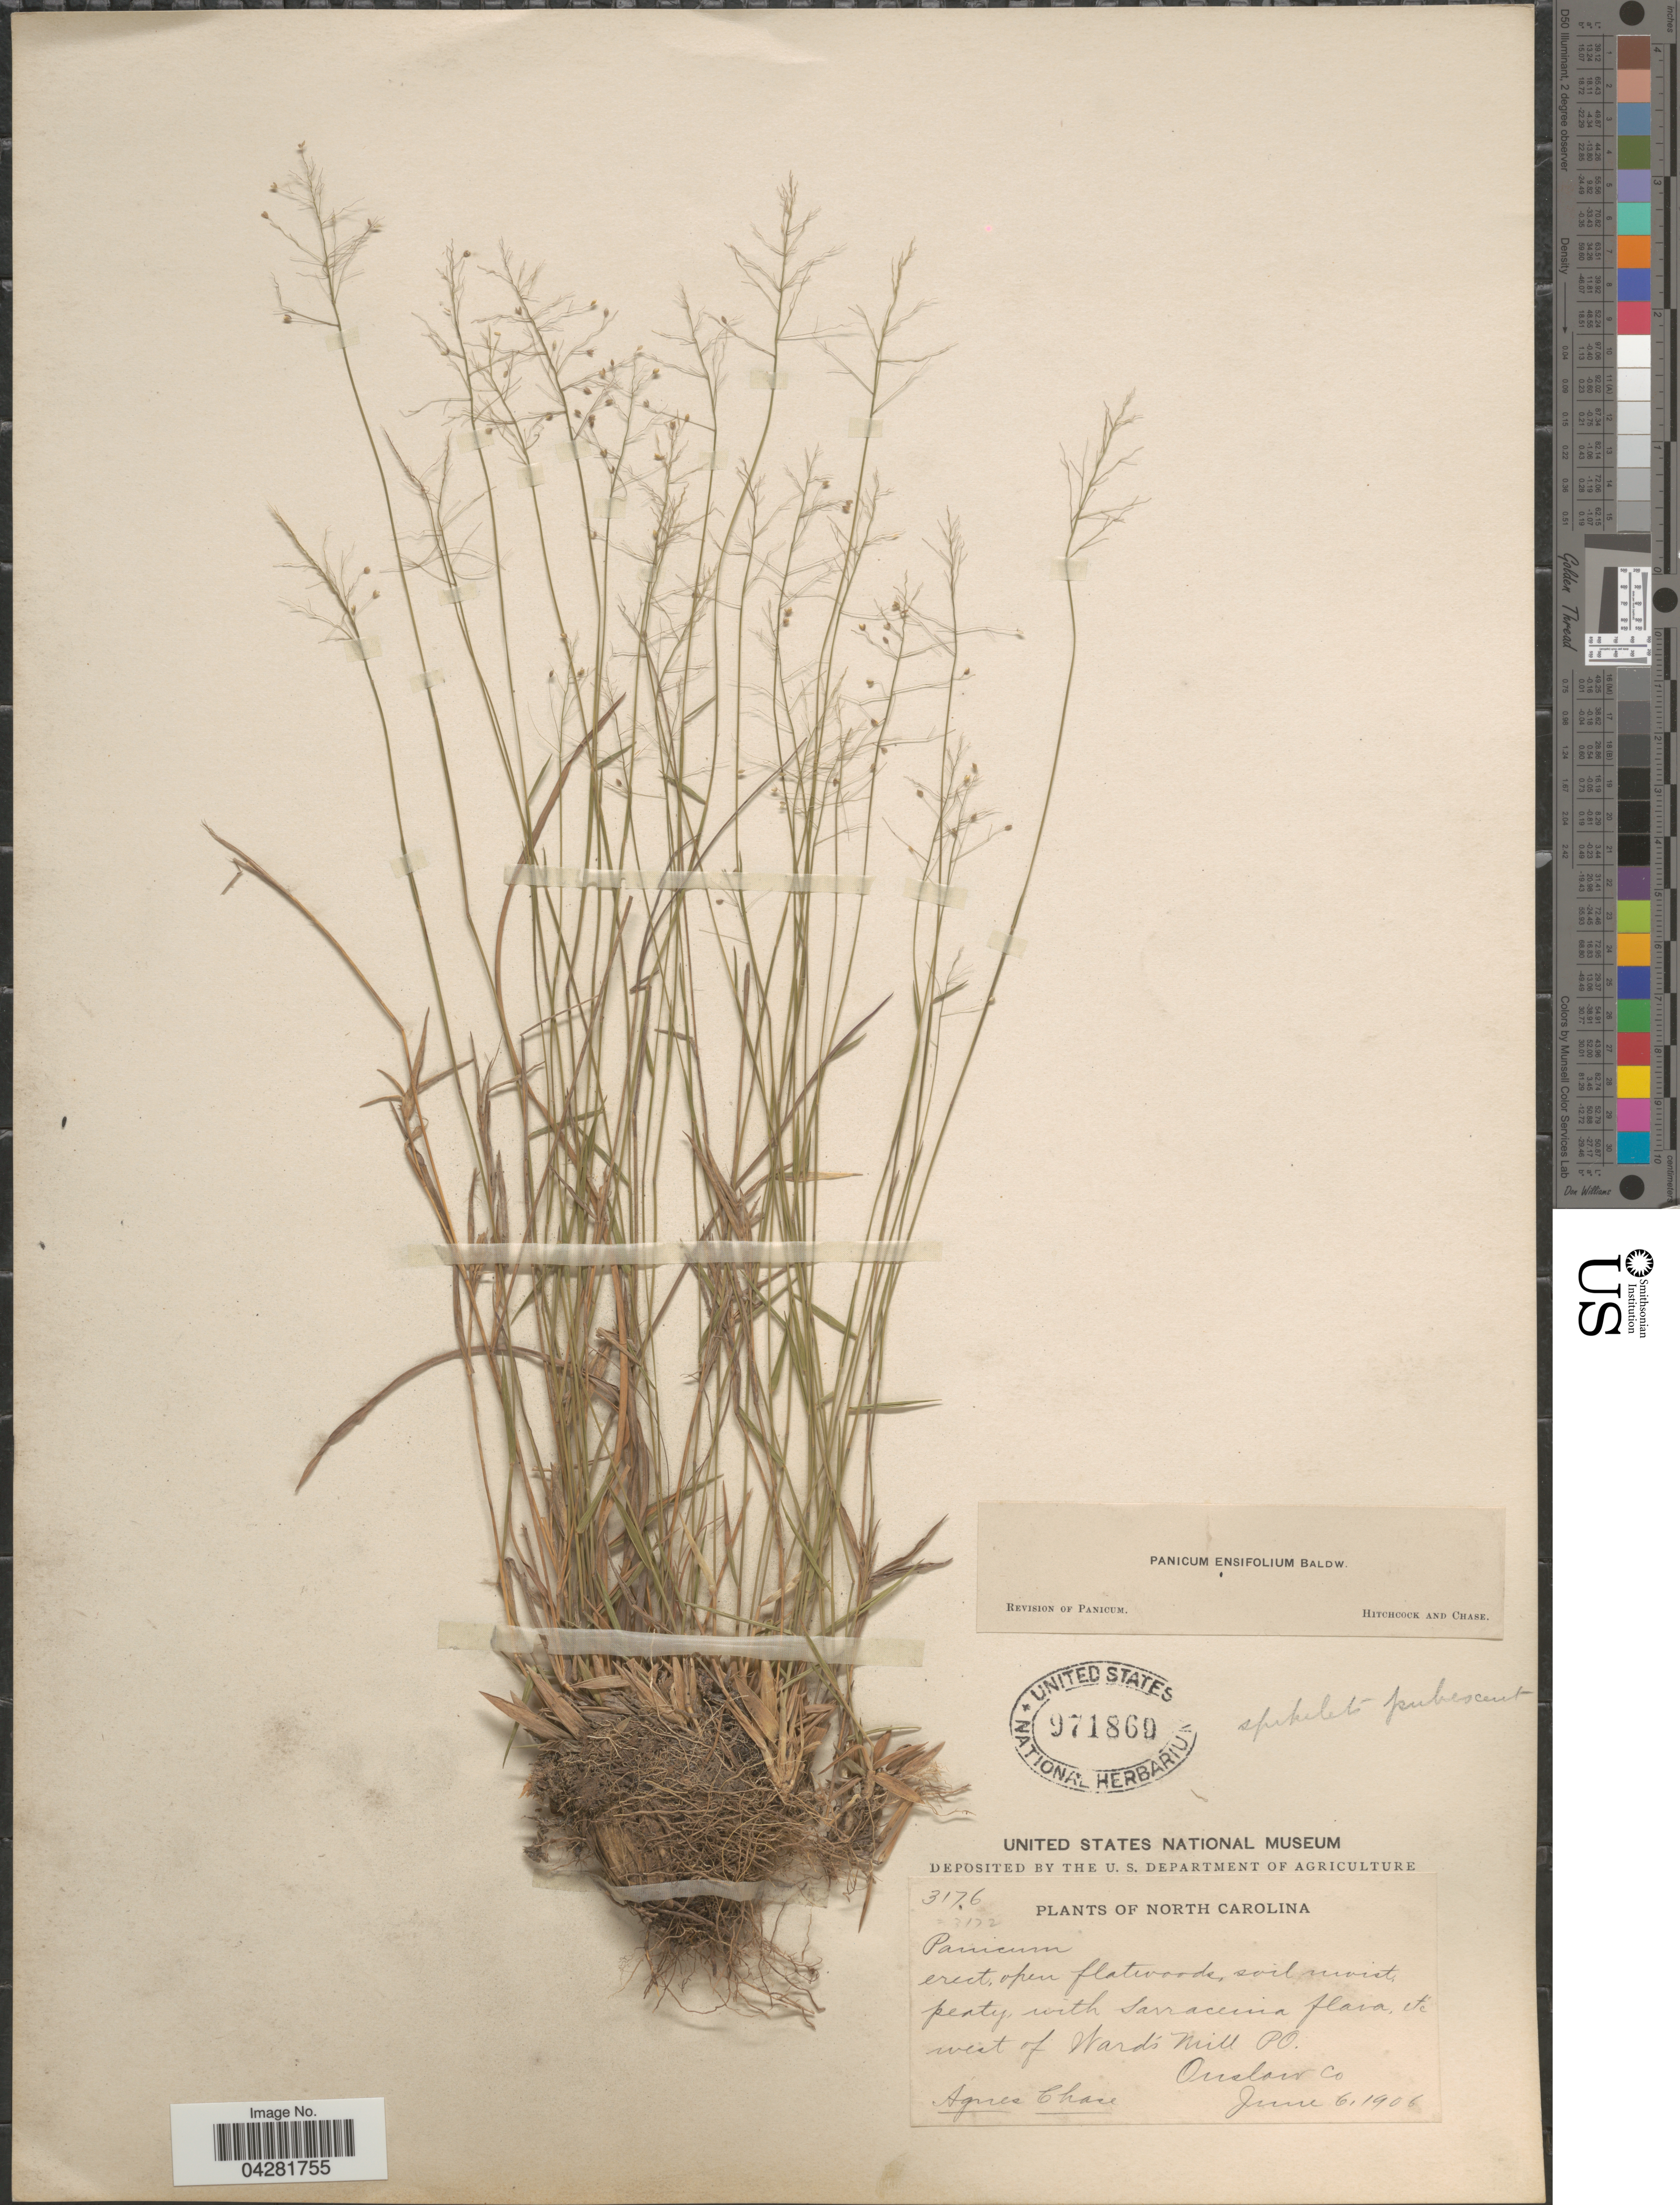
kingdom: Plantae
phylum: Tracheophyta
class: Liliopsida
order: Poales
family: Poaceae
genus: Dichanthelium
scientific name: Dichanthelium ensifolium var. ensifolium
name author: (Baldwin ex Elliot) Gould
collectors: A. Chase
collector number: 3176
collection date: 1906-06-06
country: United States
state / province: North Carolina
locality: West of Ward's Mill PO. Onslow Co.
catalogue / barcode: US 971860